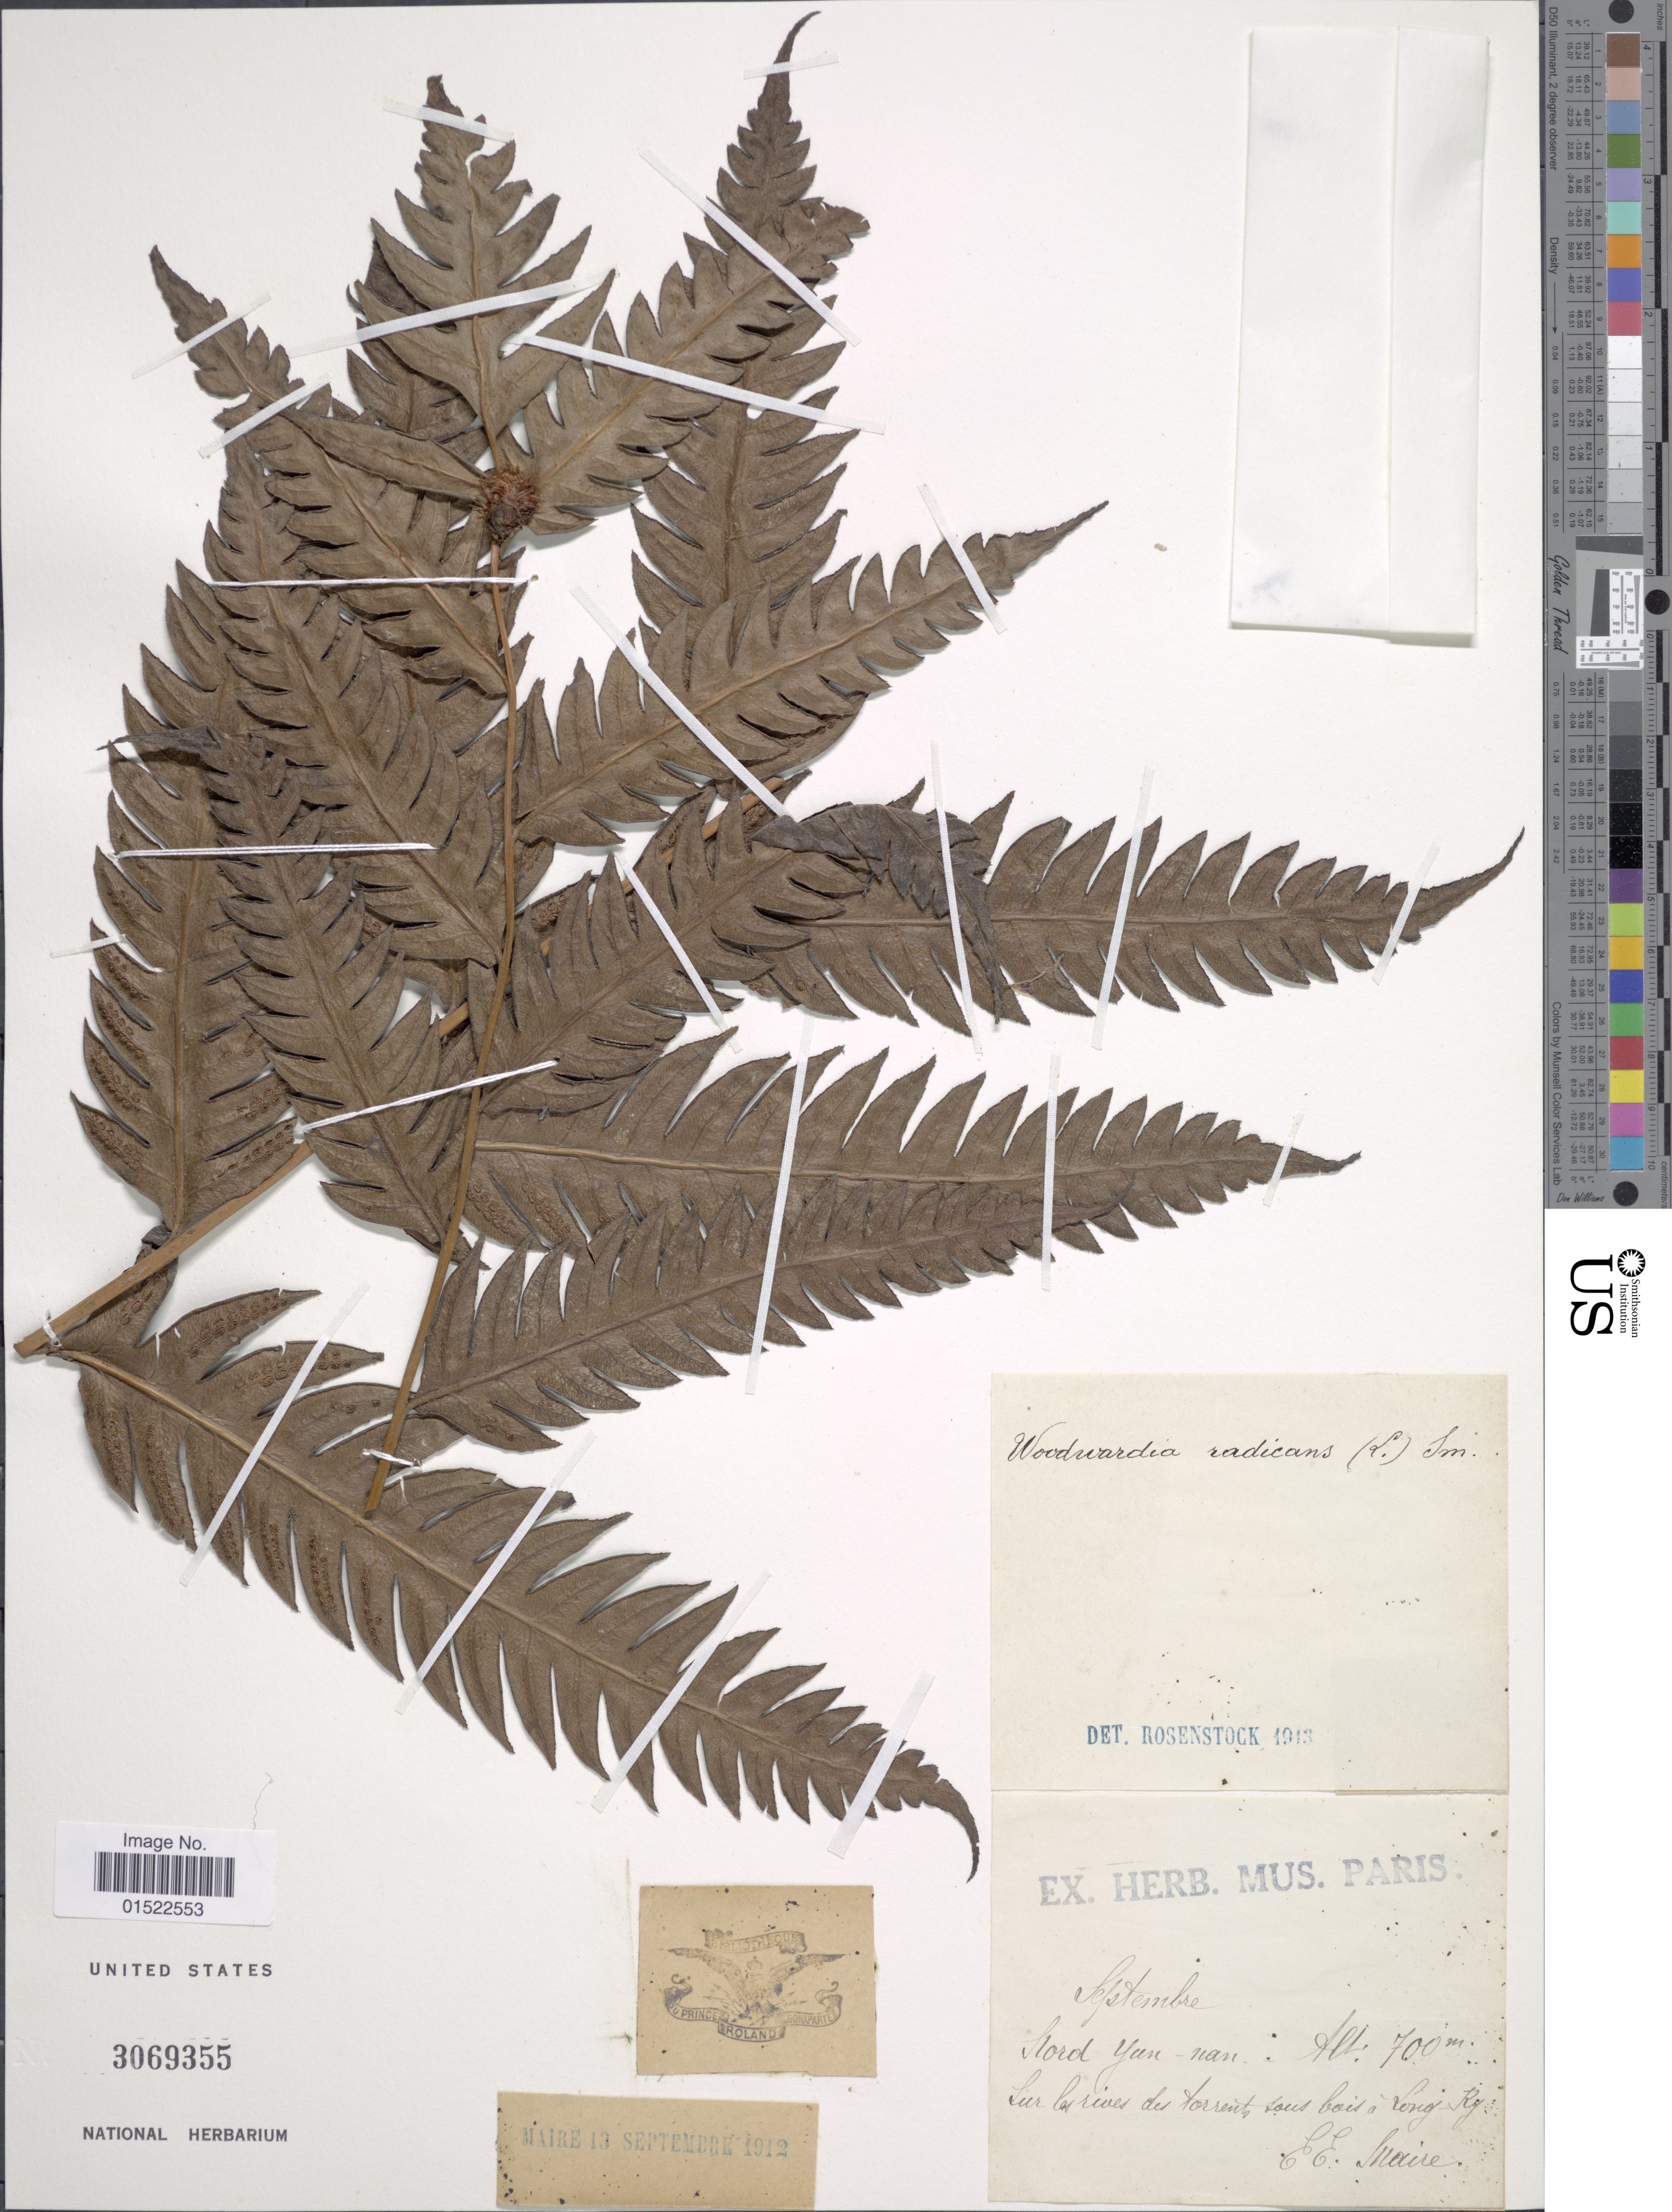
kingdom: Plantae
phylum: Tracheophyta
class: Polypodiopsida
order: Polypodiales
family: Blechnaceae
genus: Woodwardia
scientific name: Woodwardia unigemmata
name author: (Makino) Nakai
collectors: E. E. Maire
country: China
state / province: Yunnan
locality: Nord Yun-nan: sur la rives del torrent sous bois a long-Ky [interpreted]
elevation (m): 700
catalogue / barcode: US 1069355